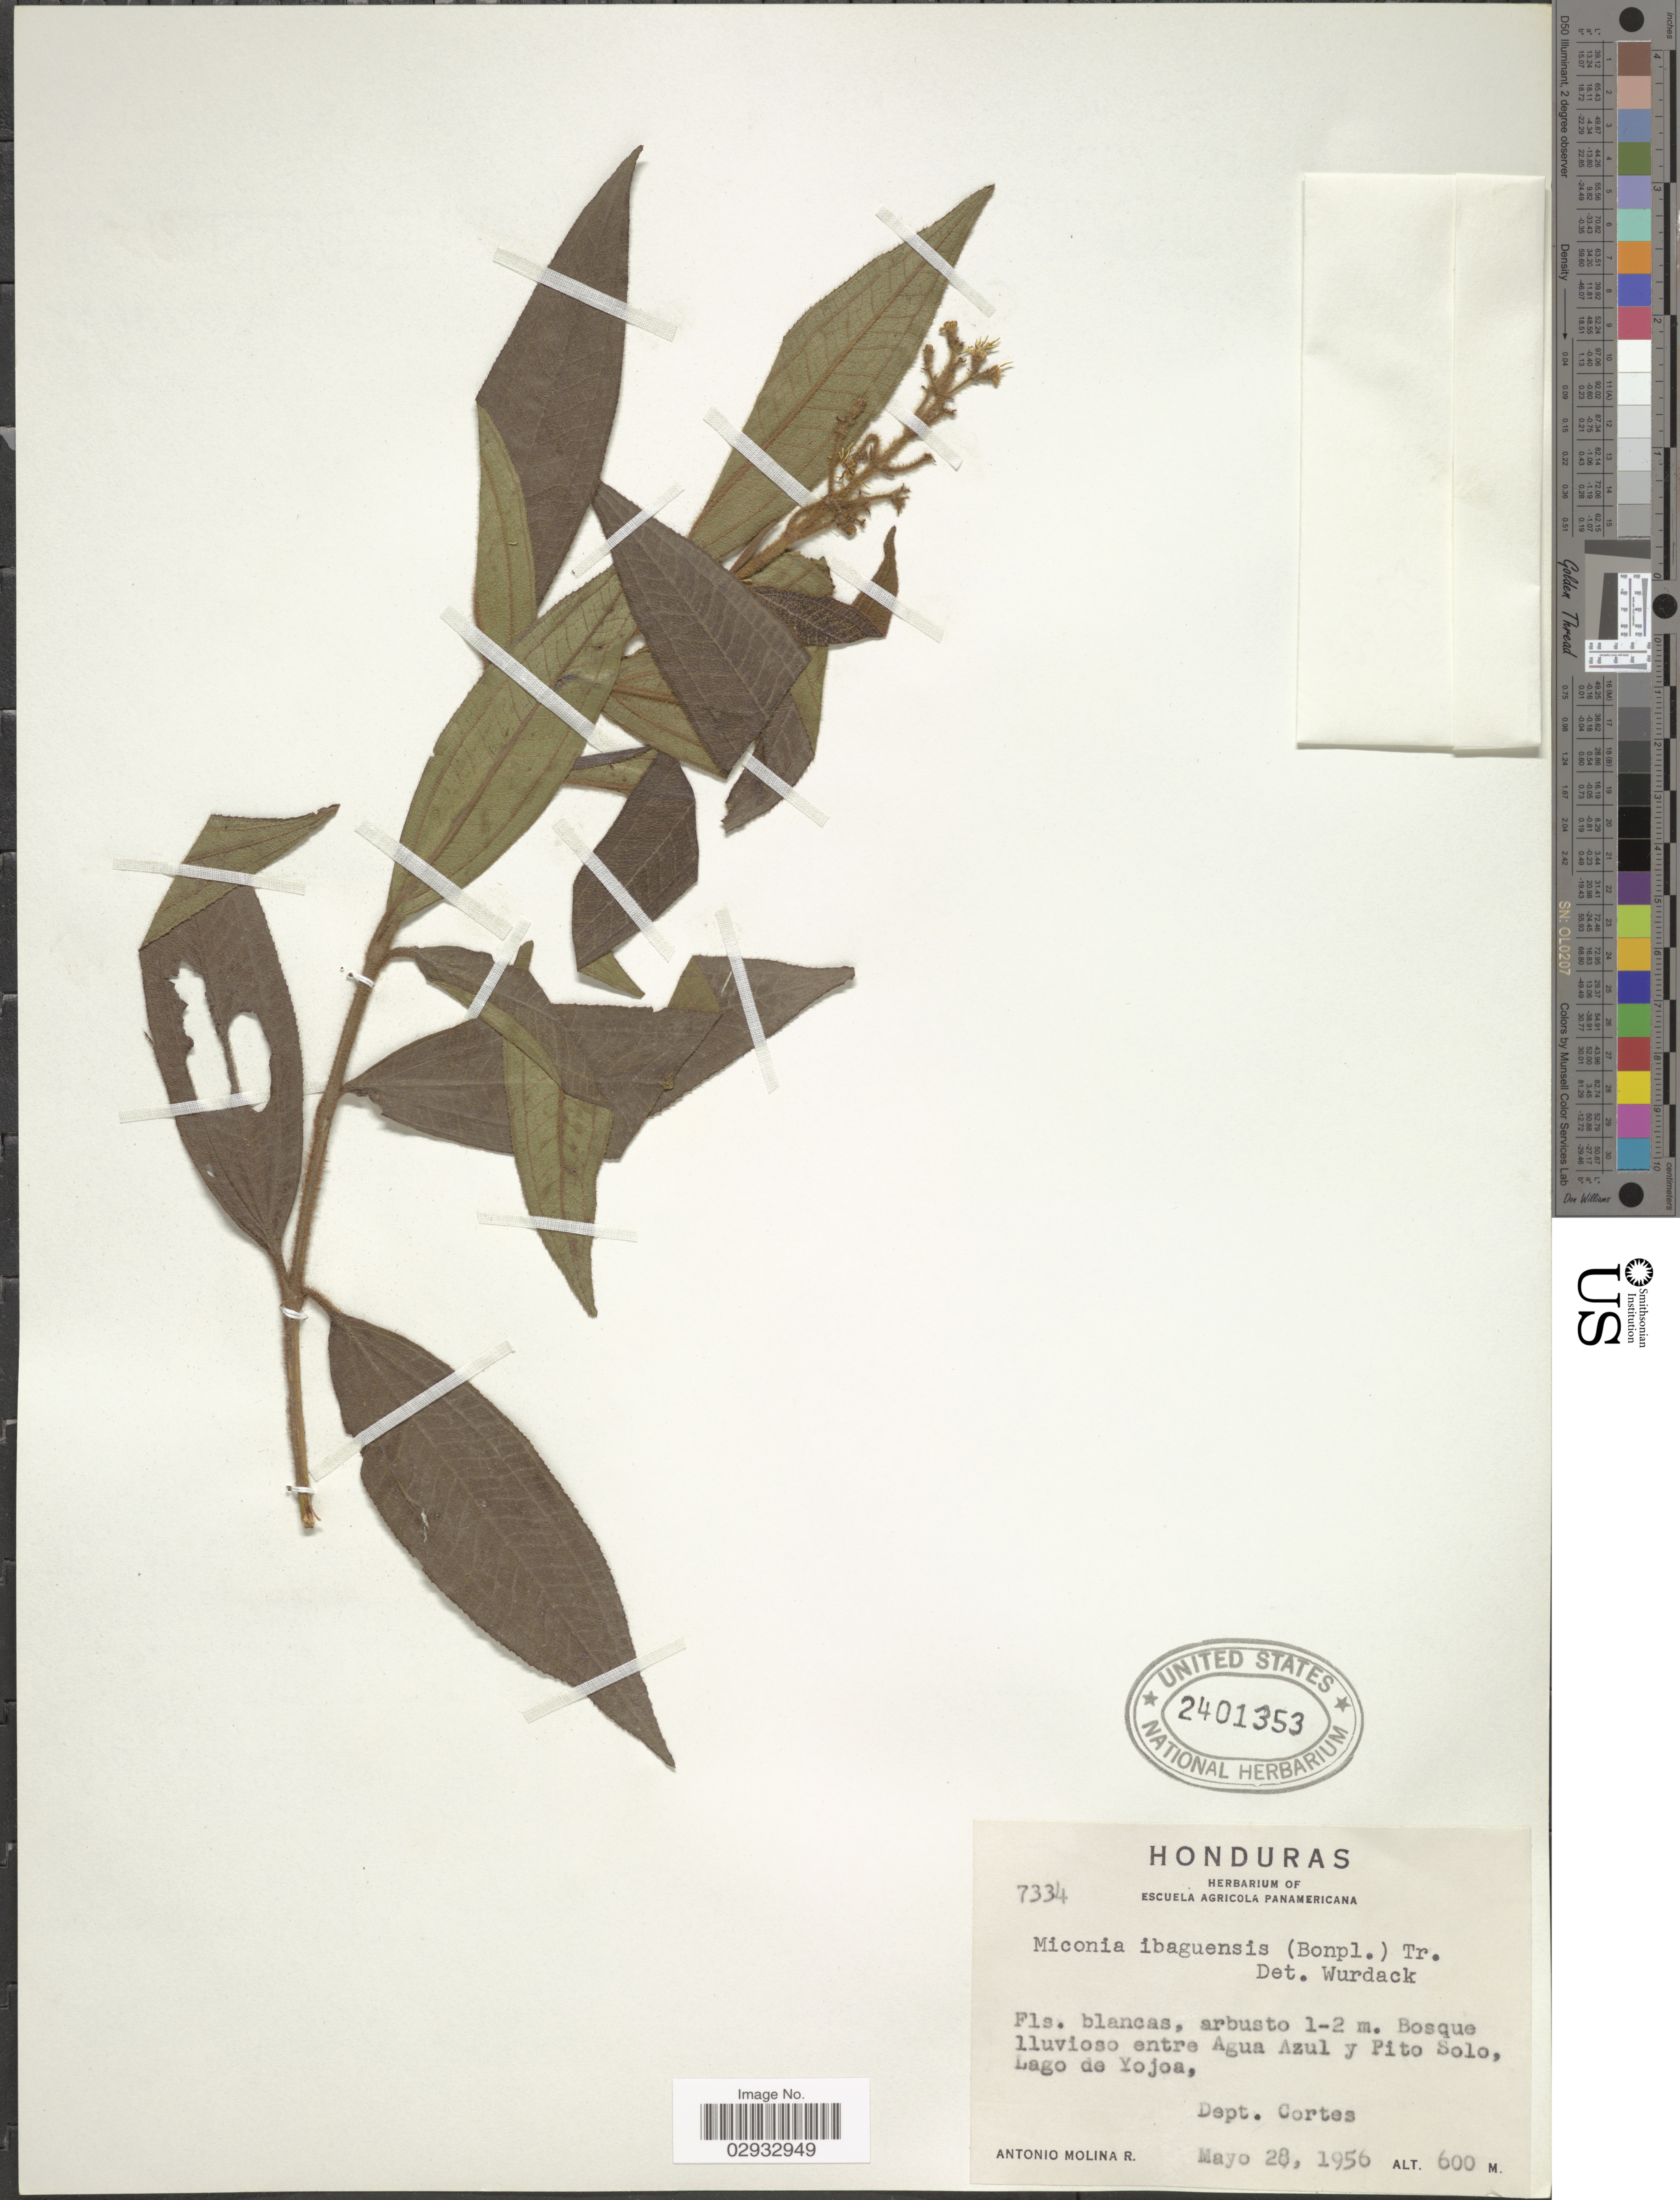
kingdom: Plantae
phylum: Tracheophyta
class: Magnoliopsida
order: Myrtales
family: Melastomataceae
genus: Miconia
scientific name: Miconia ibaguensis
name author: (Bonpl.) Triana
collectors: A. Molina R.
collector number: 7334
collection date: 1956-05-28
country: Honduras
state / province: Cortés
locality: Bosque lluvioso entre Agua Azul y Pito Solo, Lago de Yojoa, Dept Cortes.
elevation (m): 600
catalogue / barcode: US 2401353